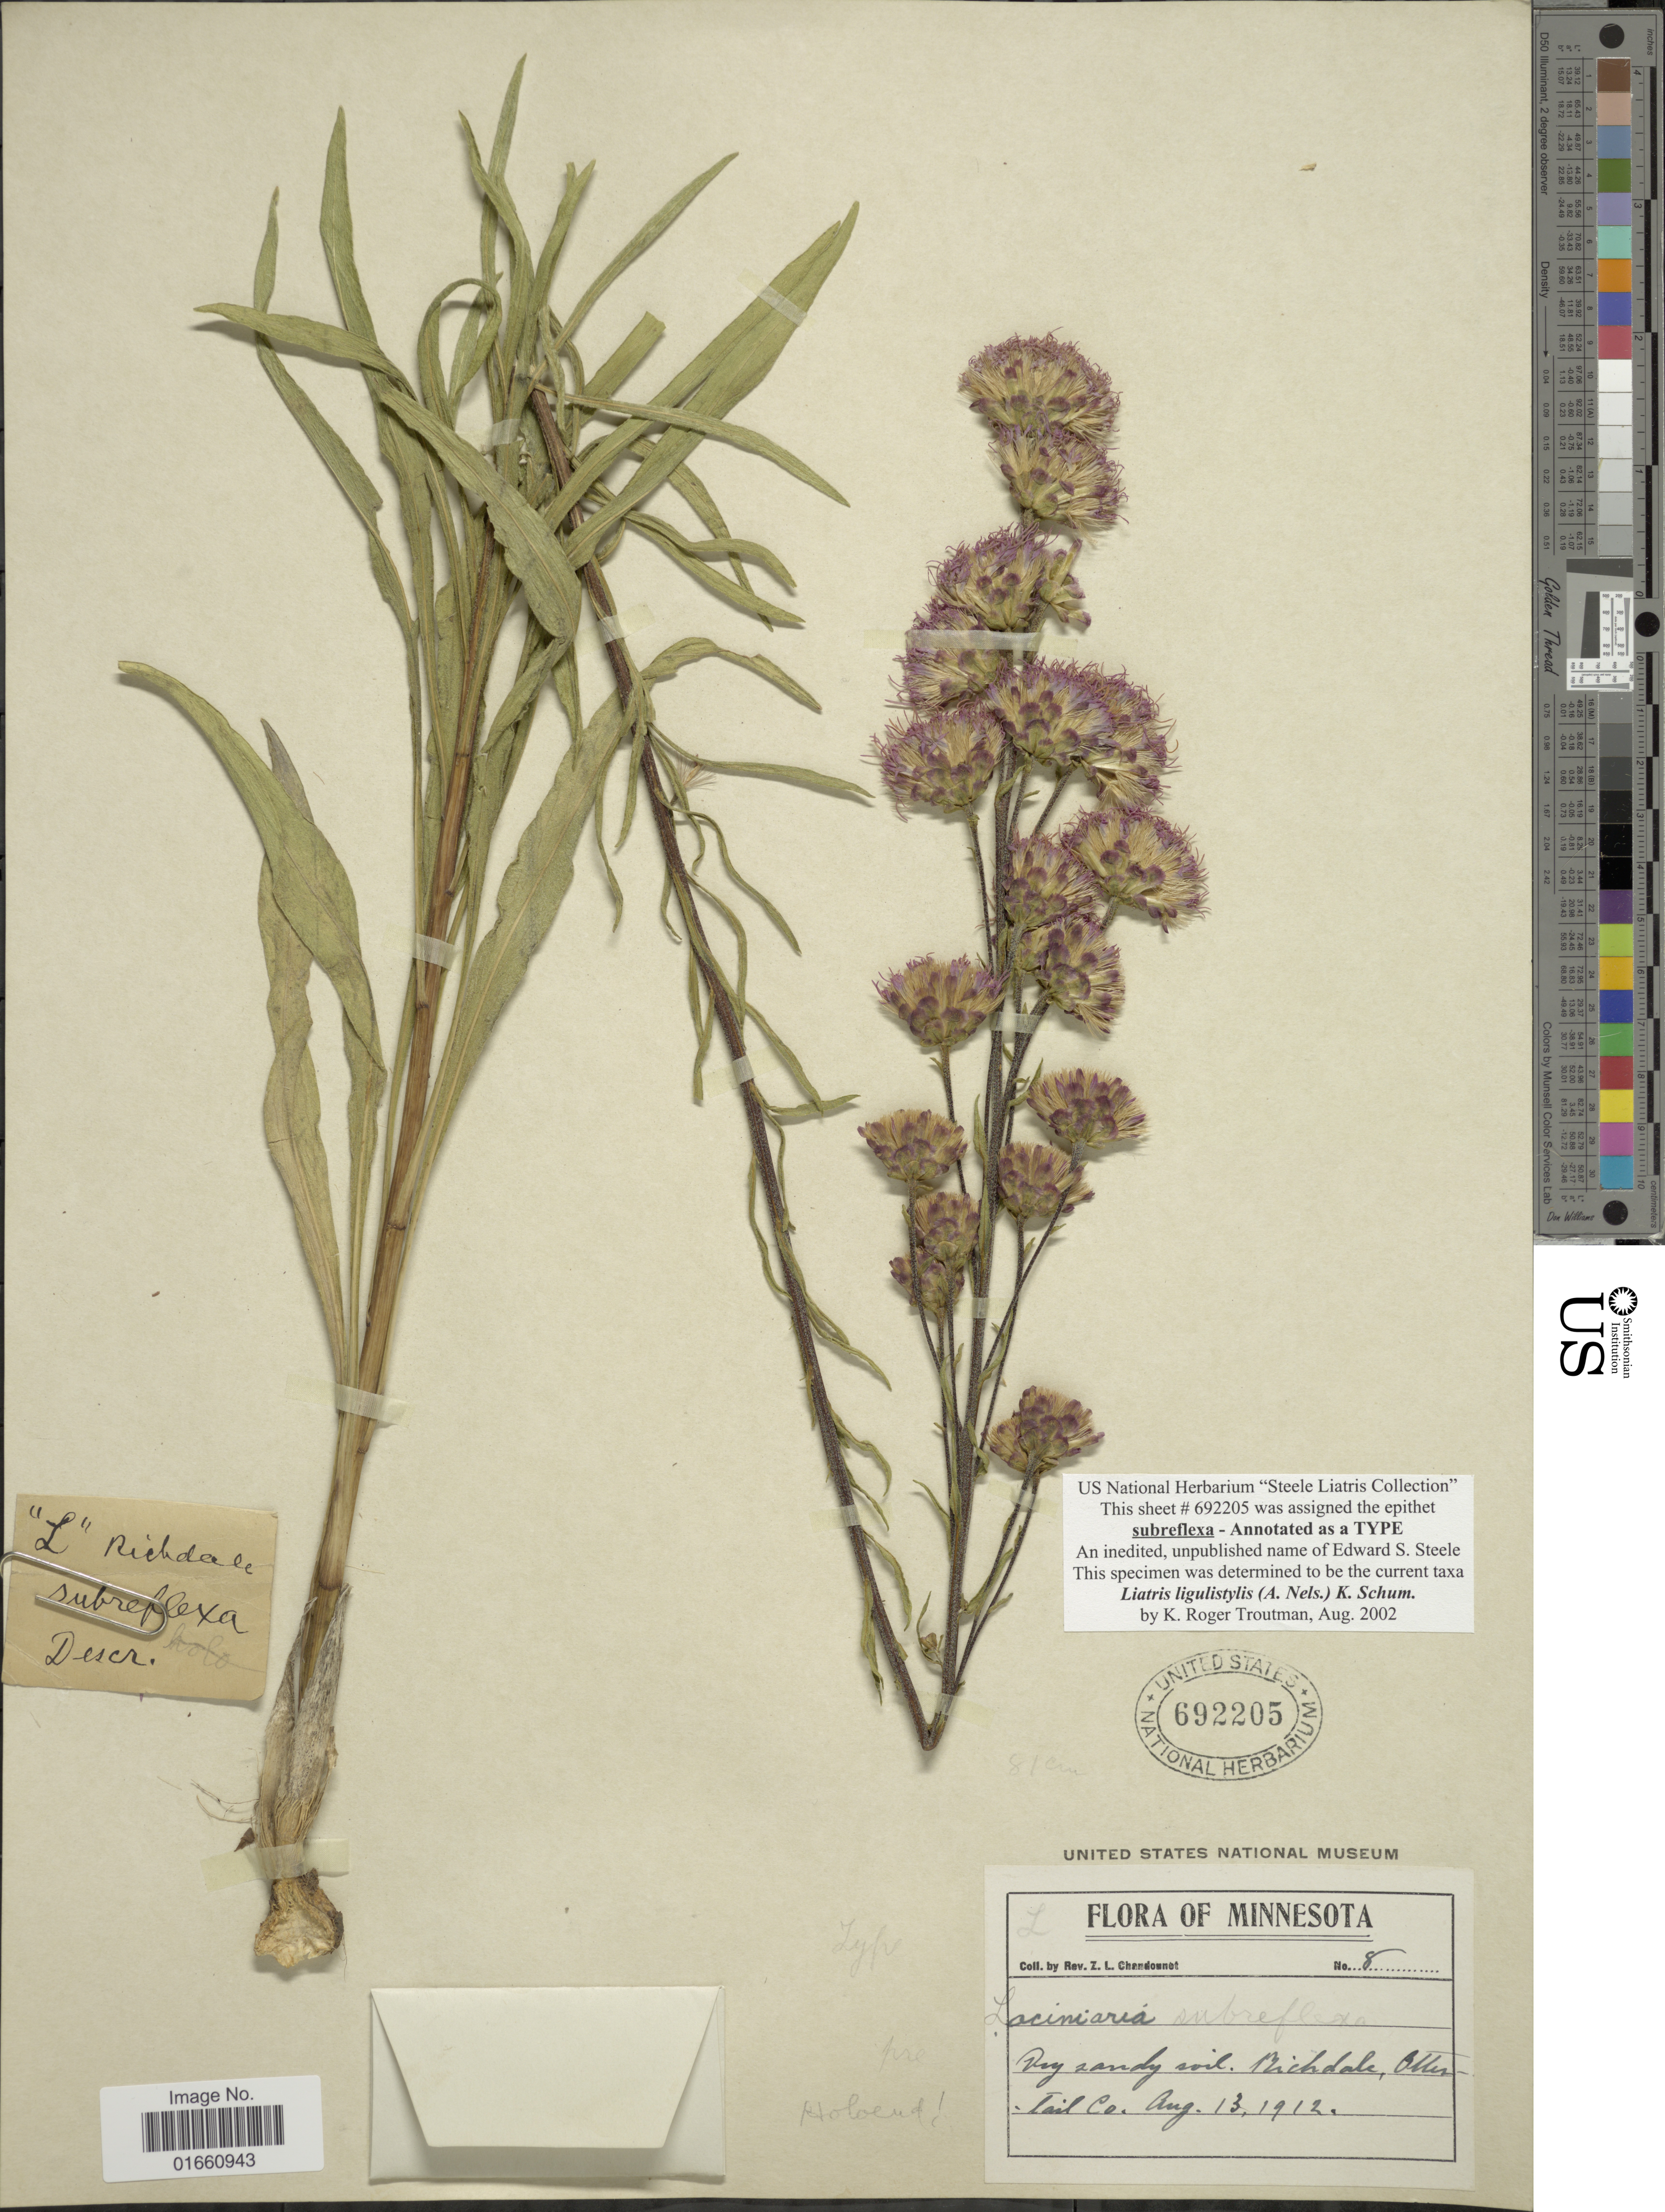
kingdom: Plantae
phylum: Tracheophyta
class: Magnoliopsida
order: Asterales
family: Asteraceae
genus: Liatris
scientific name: Liatris ligulistylis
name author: (A. Nelson) K. Schum.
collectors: Z. Chandonnet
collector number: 8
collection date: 1912-08-13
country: United States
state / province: Minnesota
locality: Richdale, Otter tail Co.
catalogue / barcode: US 692205